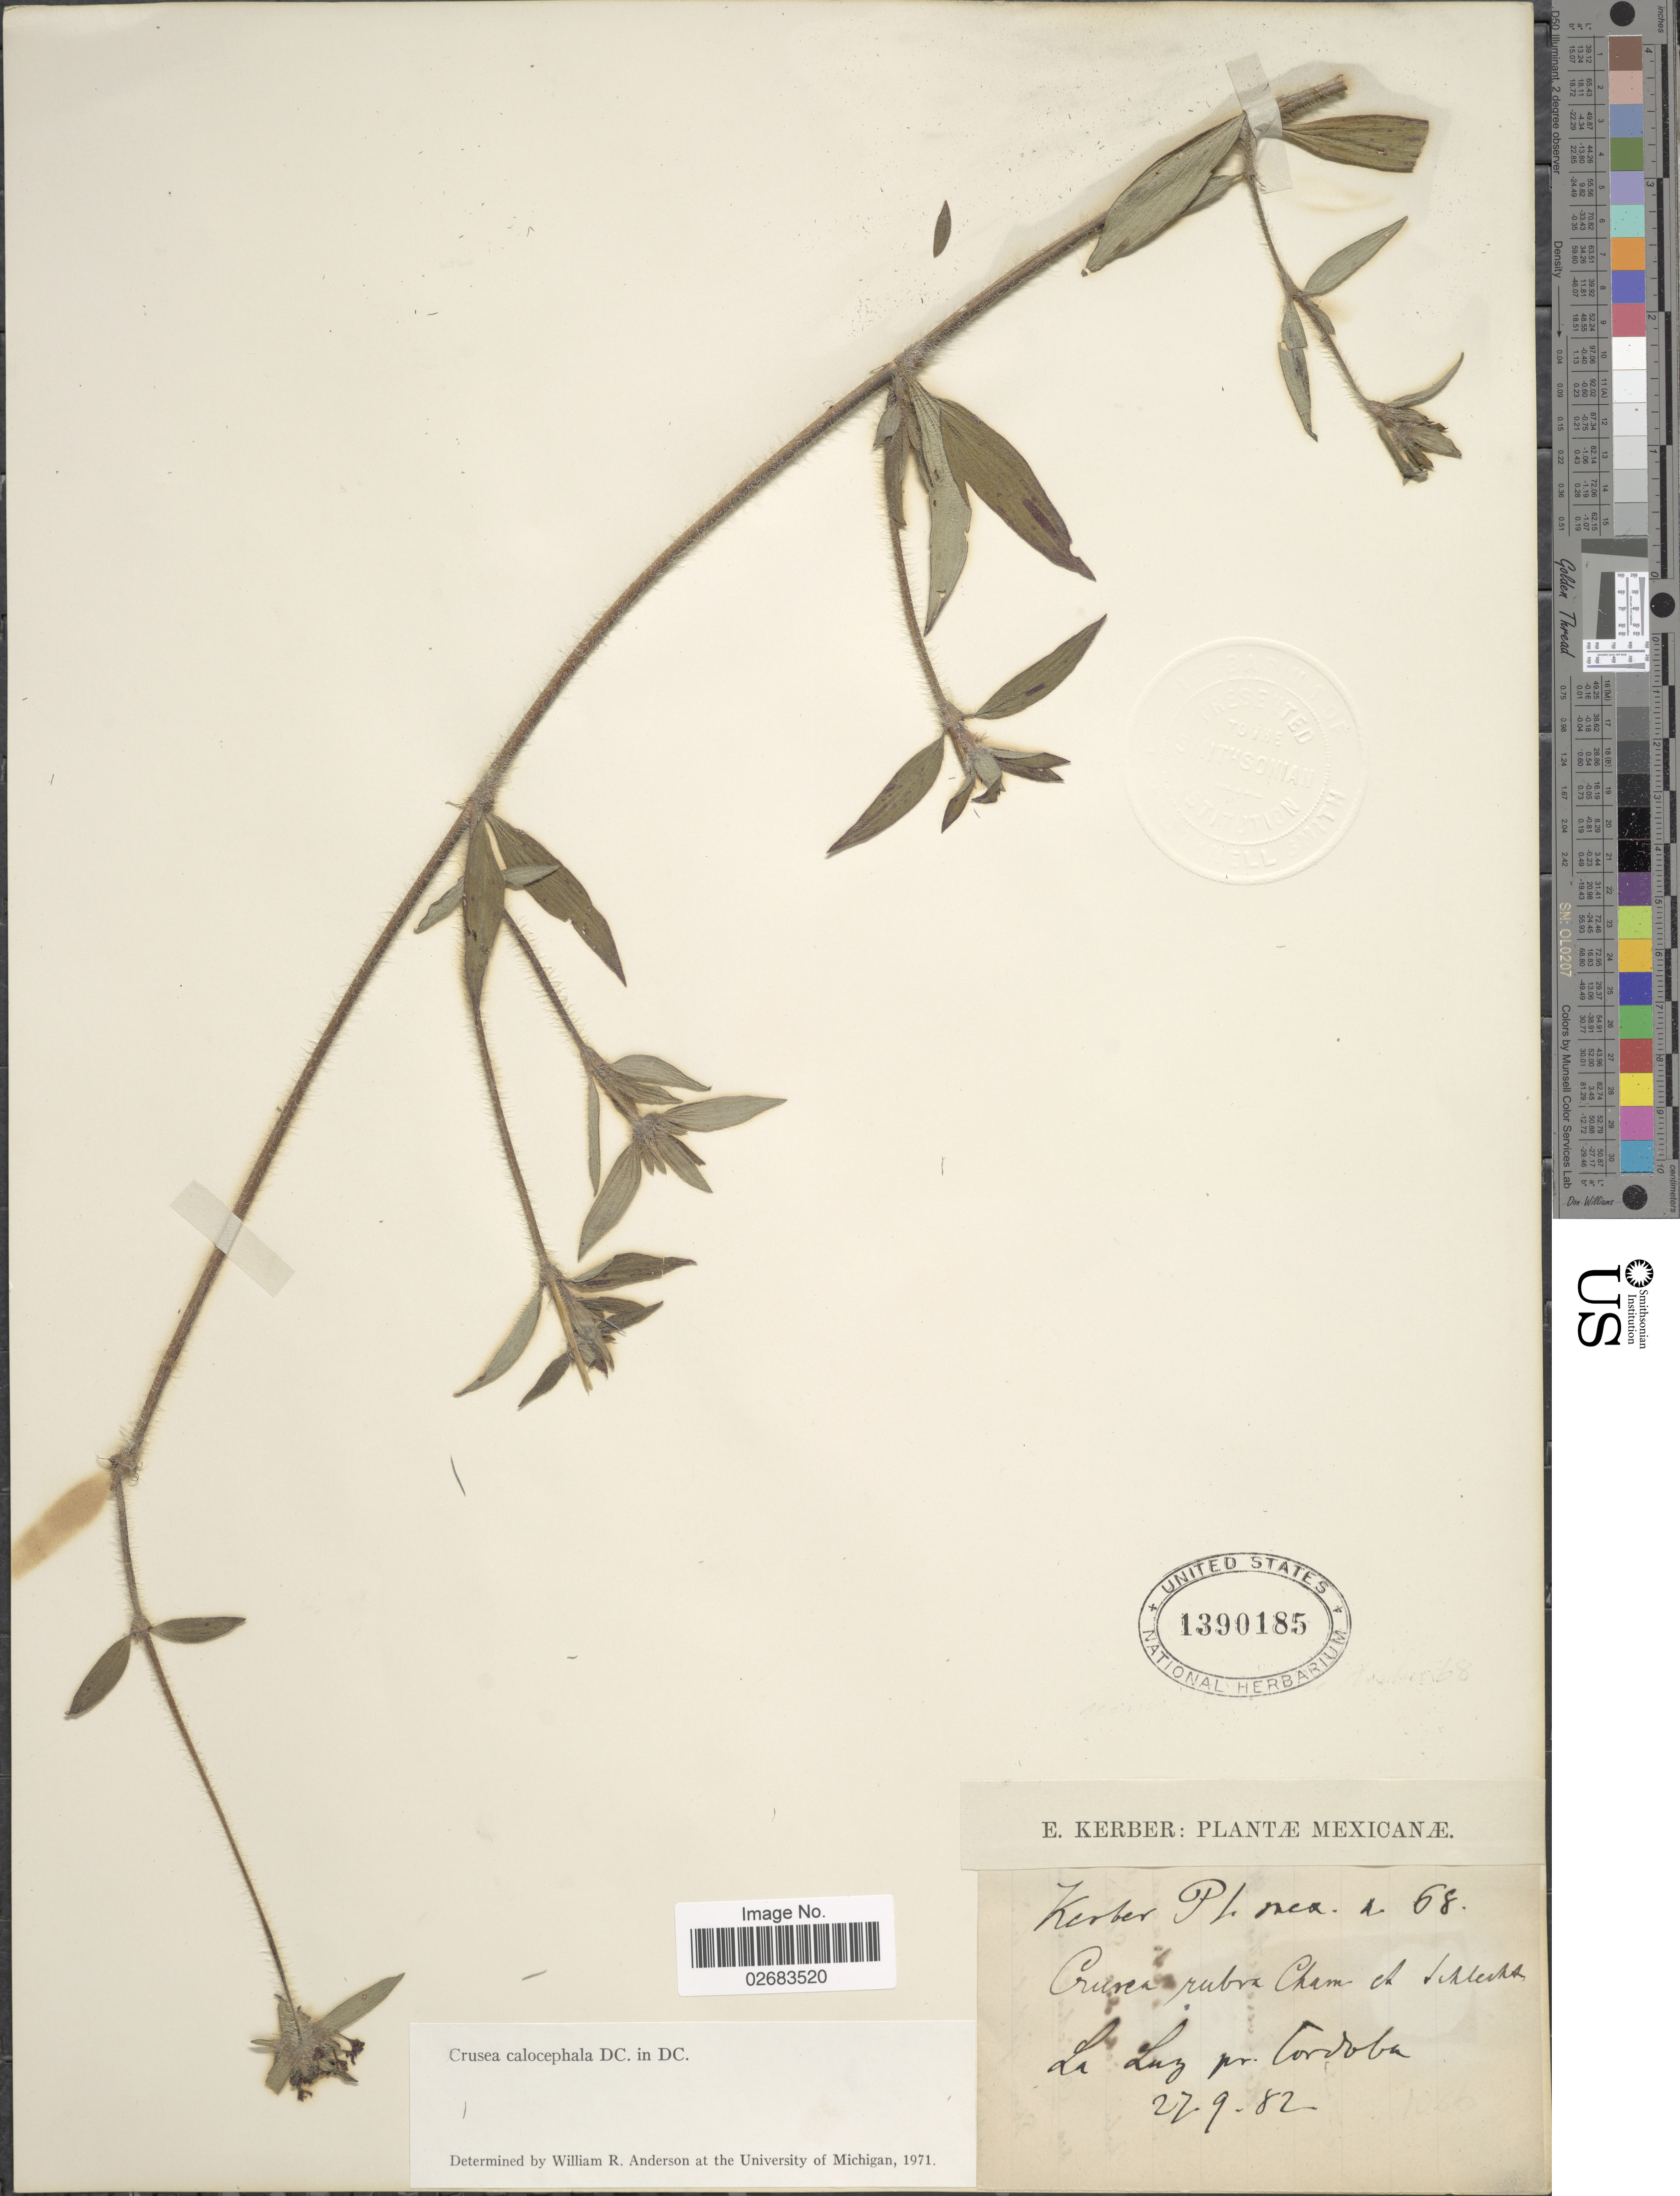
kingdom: Plantae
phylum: Tracheophyta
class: Magnoliopsida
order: Gentianales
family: Rubiaceae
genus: Crusea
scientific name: Crusea calocephala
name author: DC.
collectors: E. Kerber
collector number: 68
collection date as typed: Transcribed d/m/y: 27/9/82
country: Mexico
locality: La Luz pr. Corodba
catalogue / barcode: US 1390185